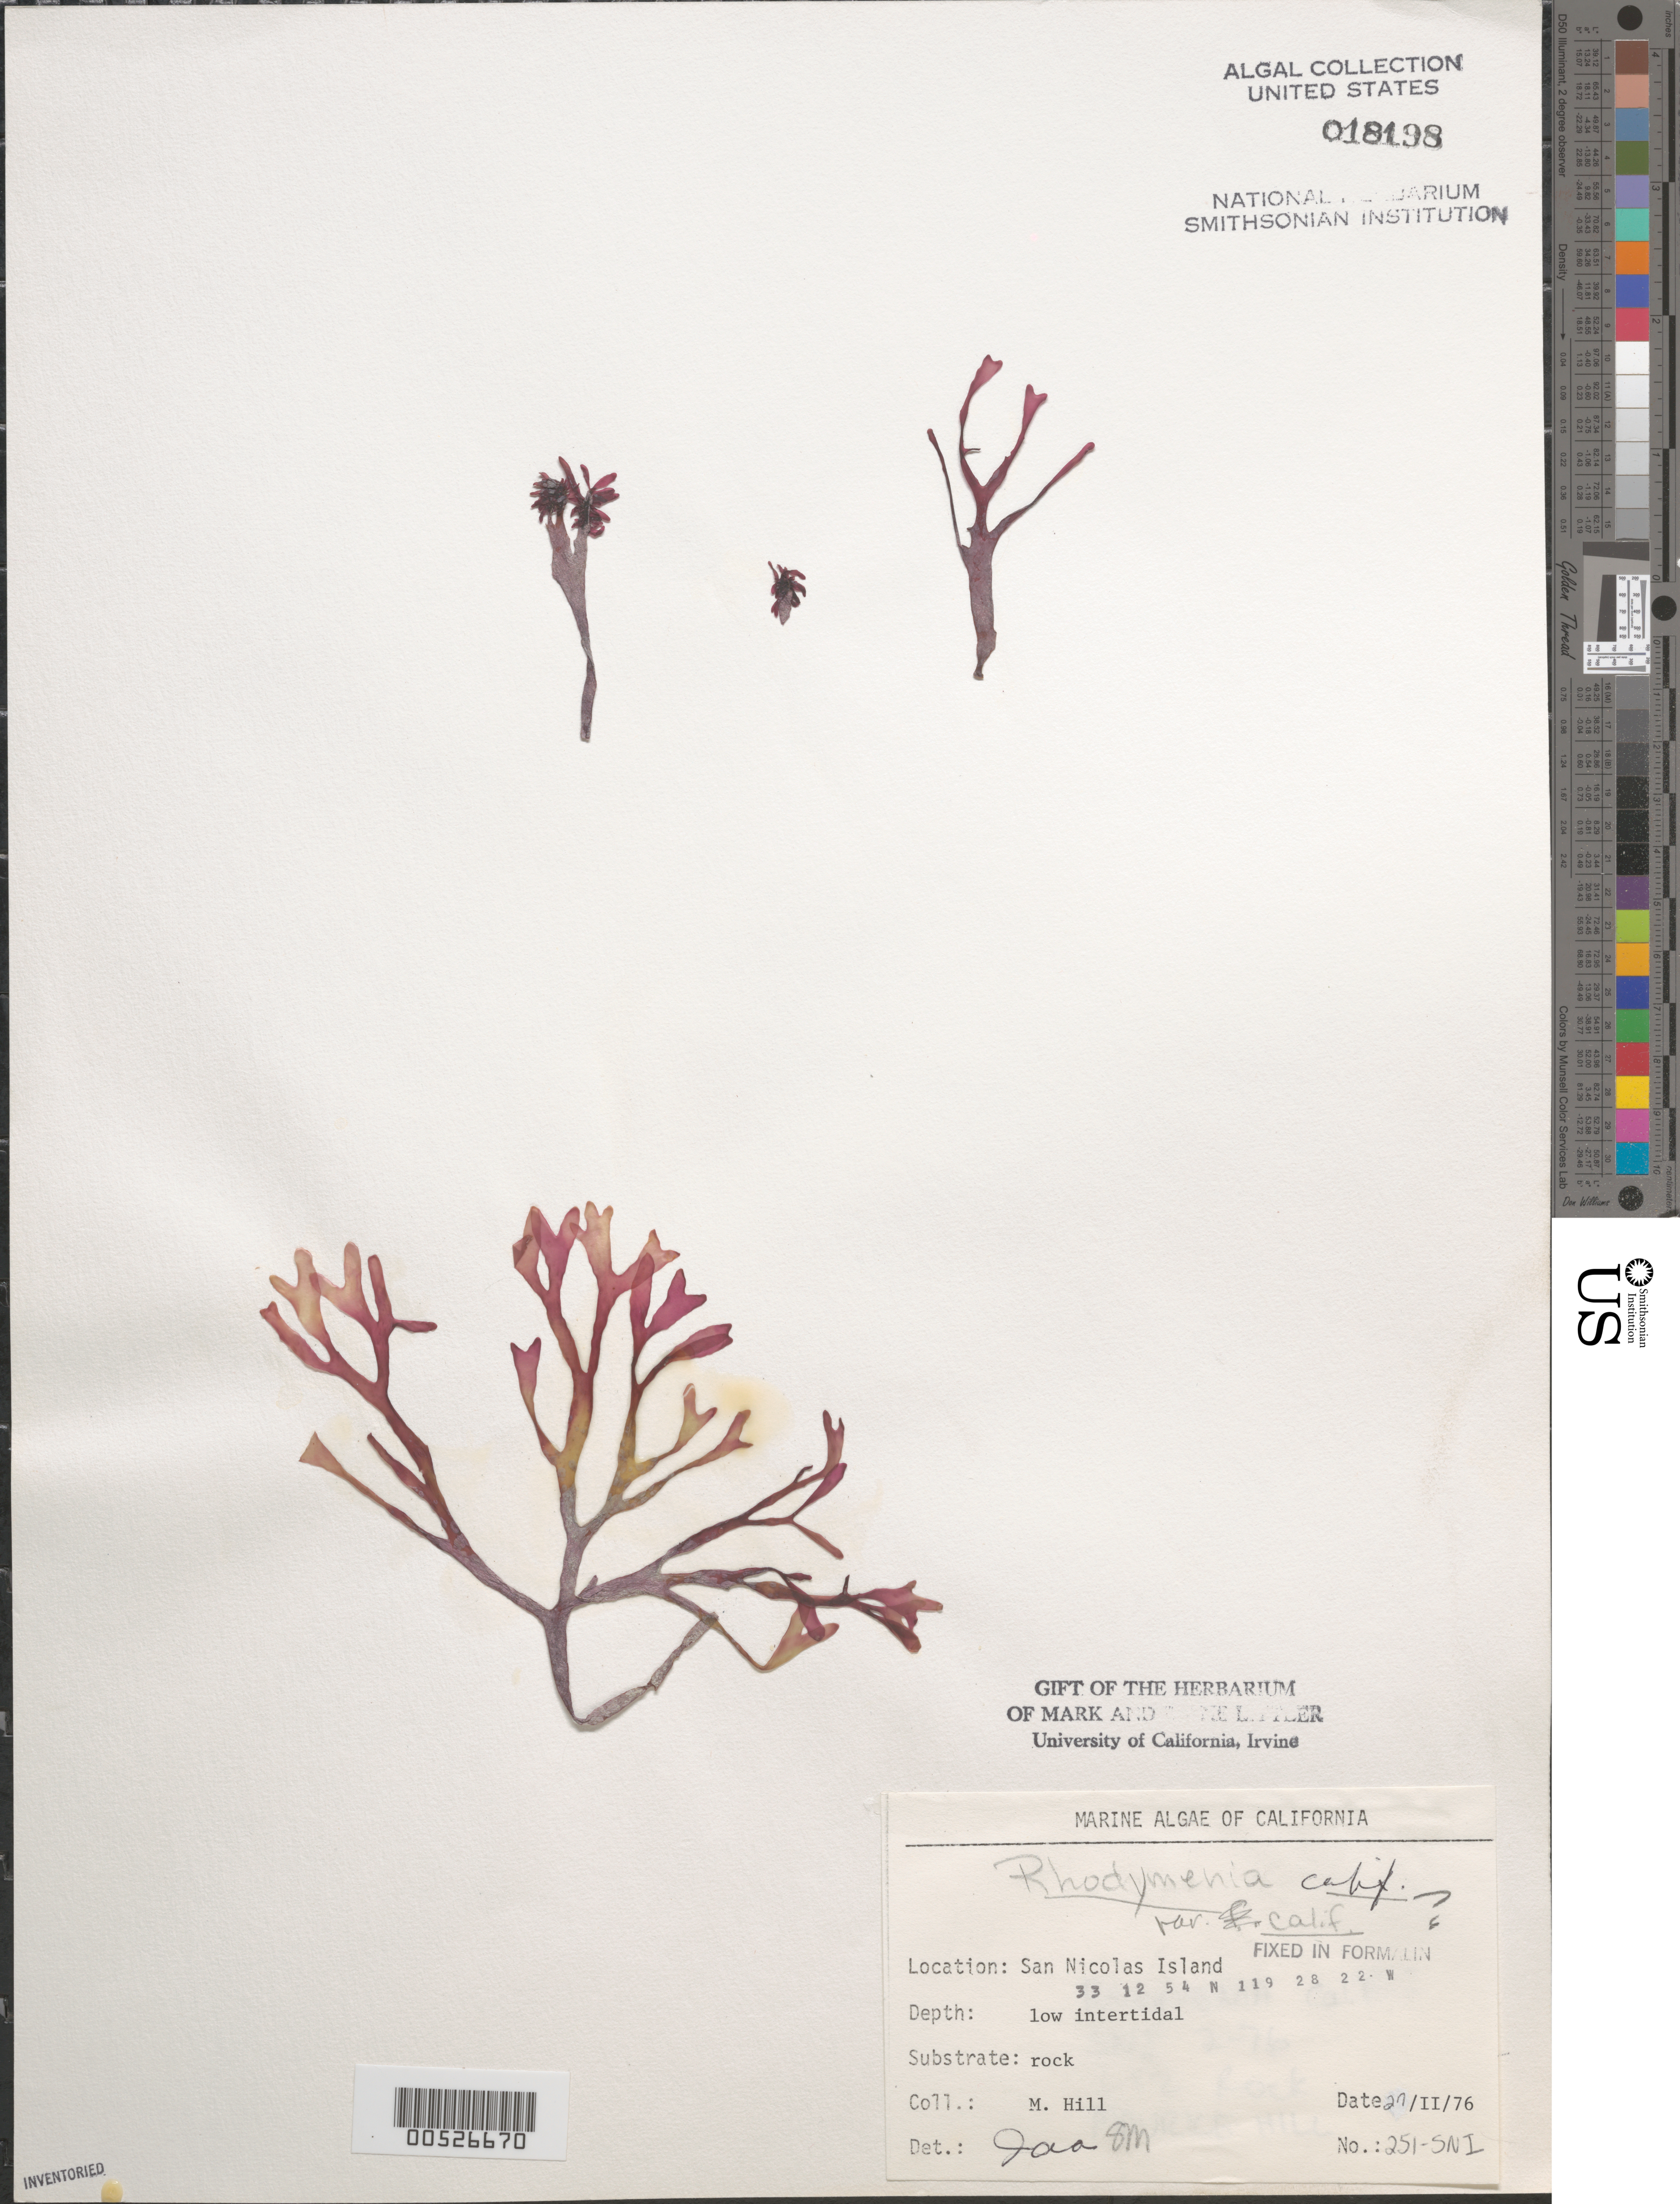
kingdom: Plantae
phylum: Rhodophyta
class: Florideophyceae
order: Rhodymeniales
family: Rhodymeniaceae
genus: Rhodymenia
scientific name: Rhodymenia californica var. californica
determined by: Abbott, I. A.; Murray, S. N.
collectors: M. Hill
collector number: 251-SNI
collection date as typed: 27 Feb 1976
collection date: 1976-02-27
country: United States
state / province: California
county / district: Ventura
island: San Nicolas Island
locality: Dutch Harbor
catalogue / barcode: US 18198